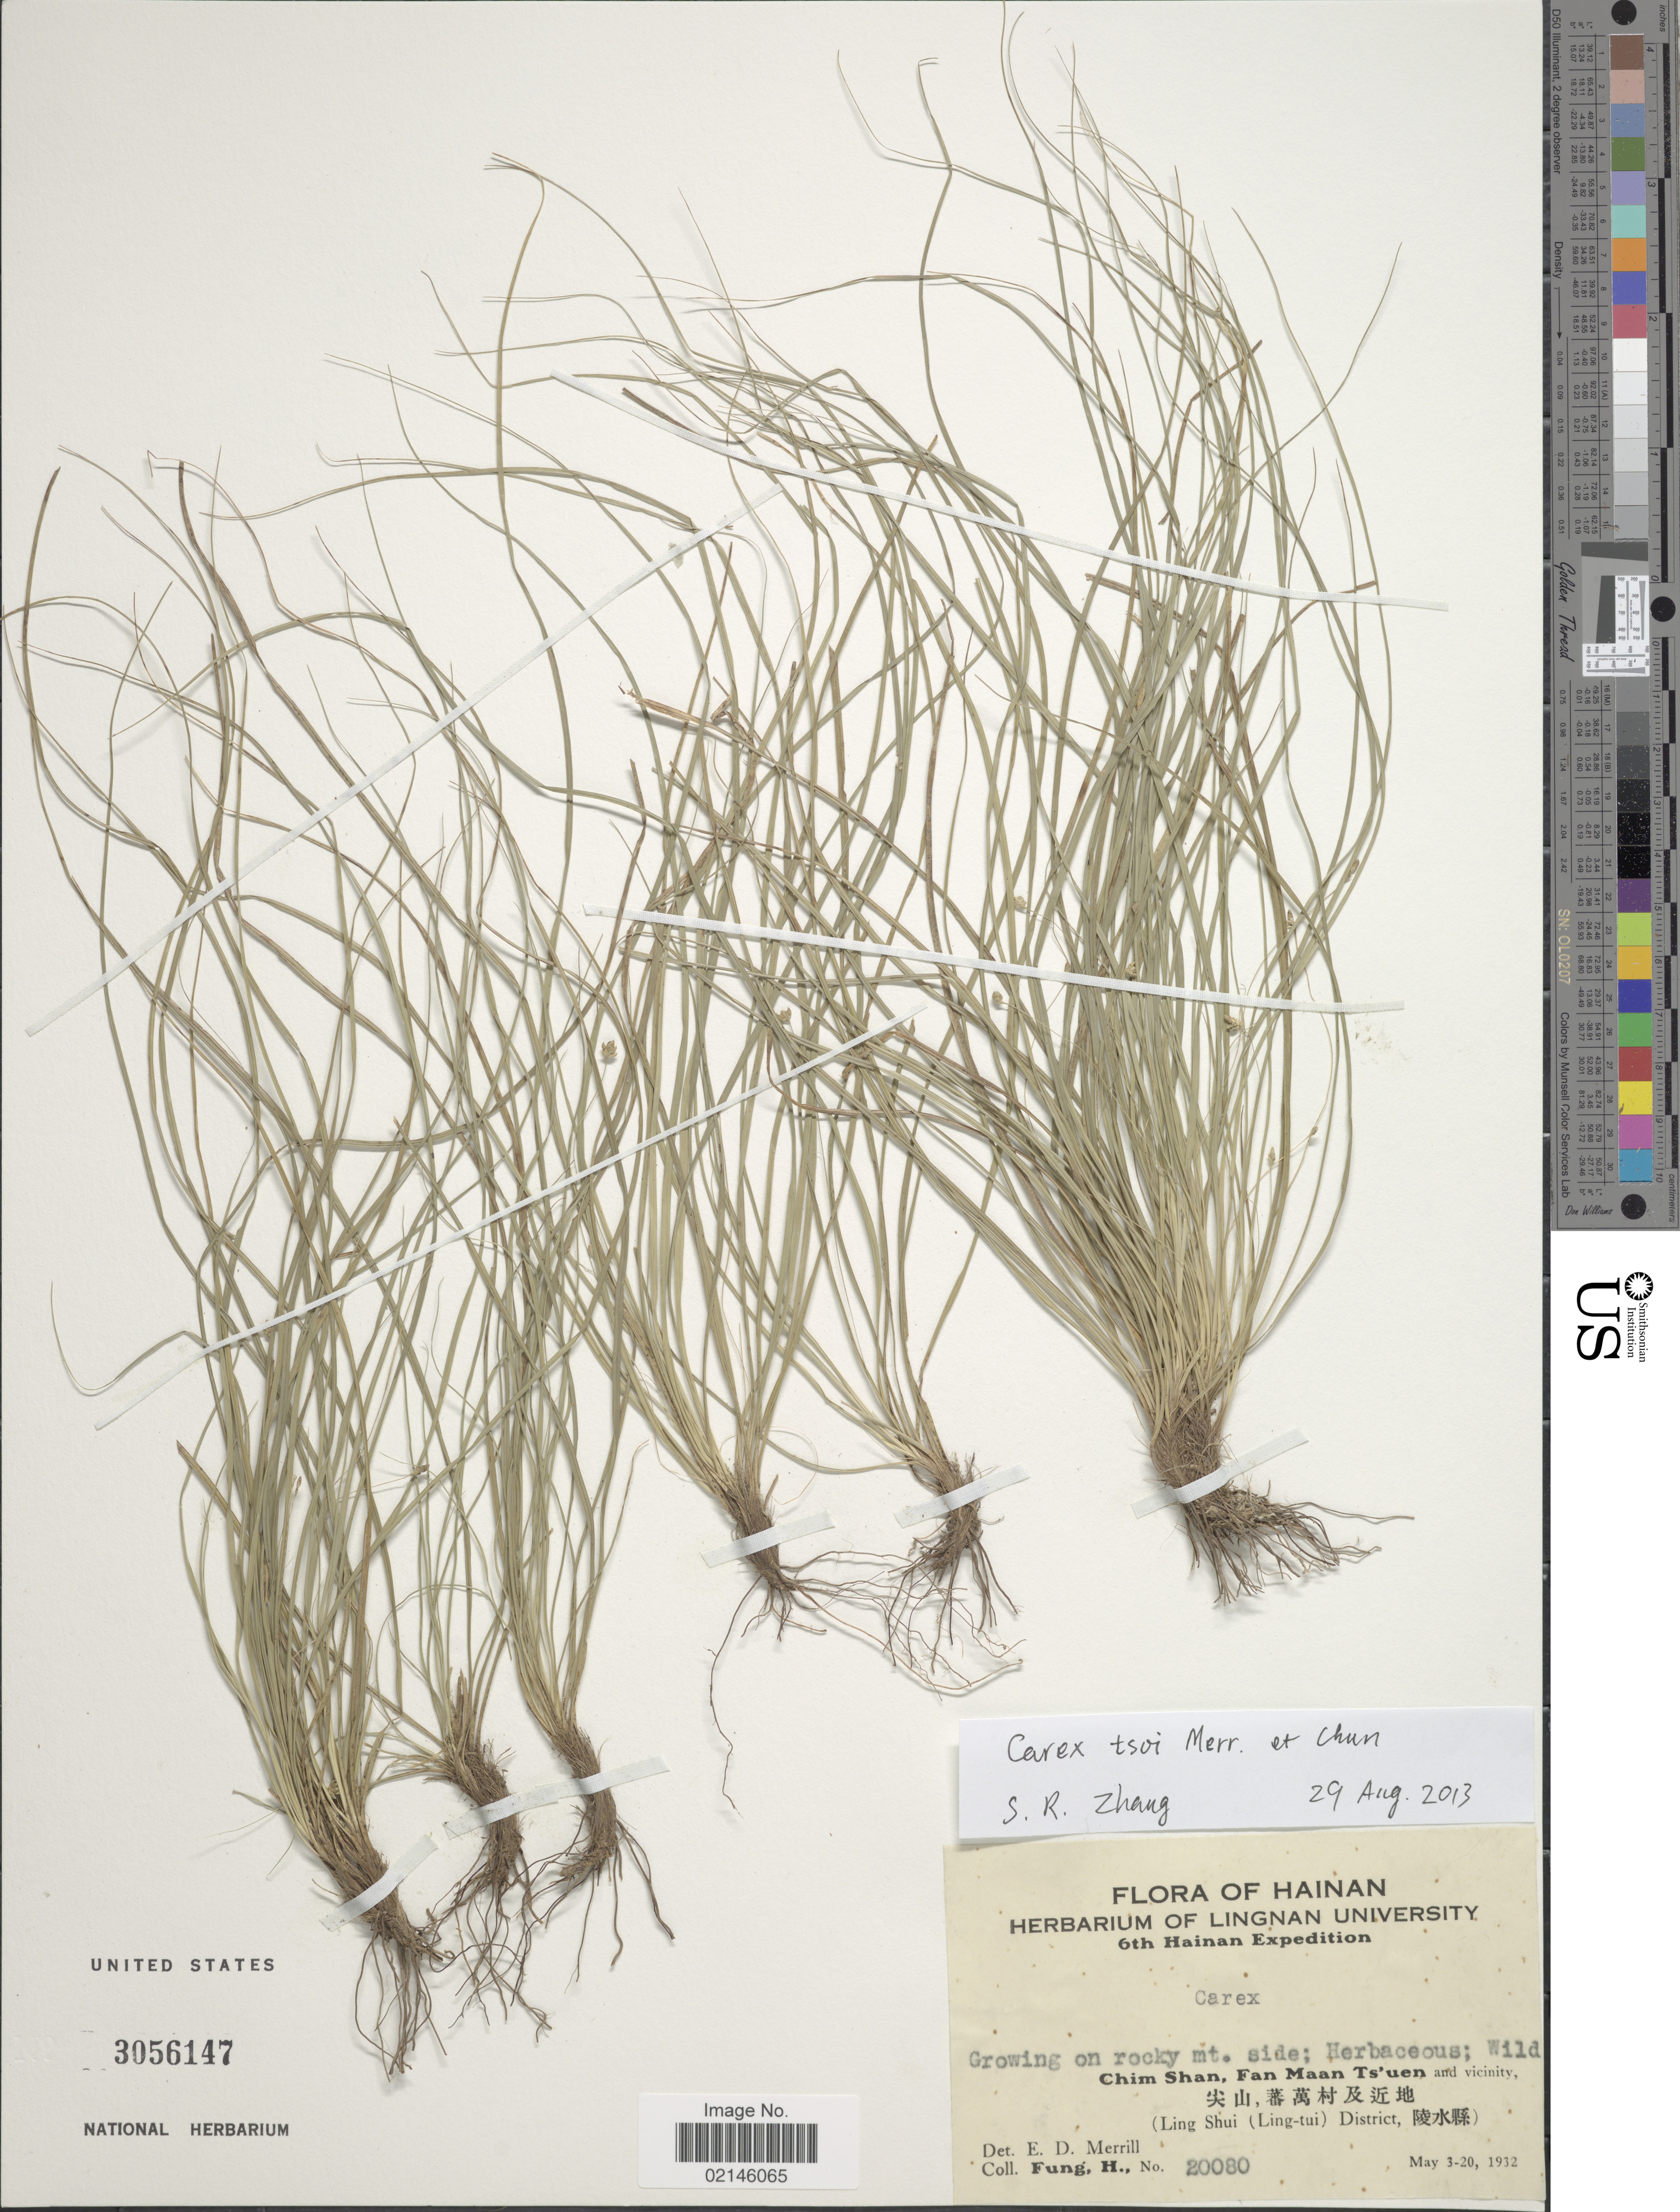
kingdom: Plantae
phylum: Tracheophyta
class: Liliopsida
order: Poales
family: Cyperaceae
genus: Carex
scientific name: Carex tsoi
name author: Merr. & Chun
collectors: H. Fung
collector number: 20080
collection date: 1932-05-03/1932-05-20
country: China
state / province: Hainan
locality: Chim Shan, Fan Maan Ts'uen and vicinity (Ling Shui (Ling-tui) District)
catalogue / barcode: US 3056147